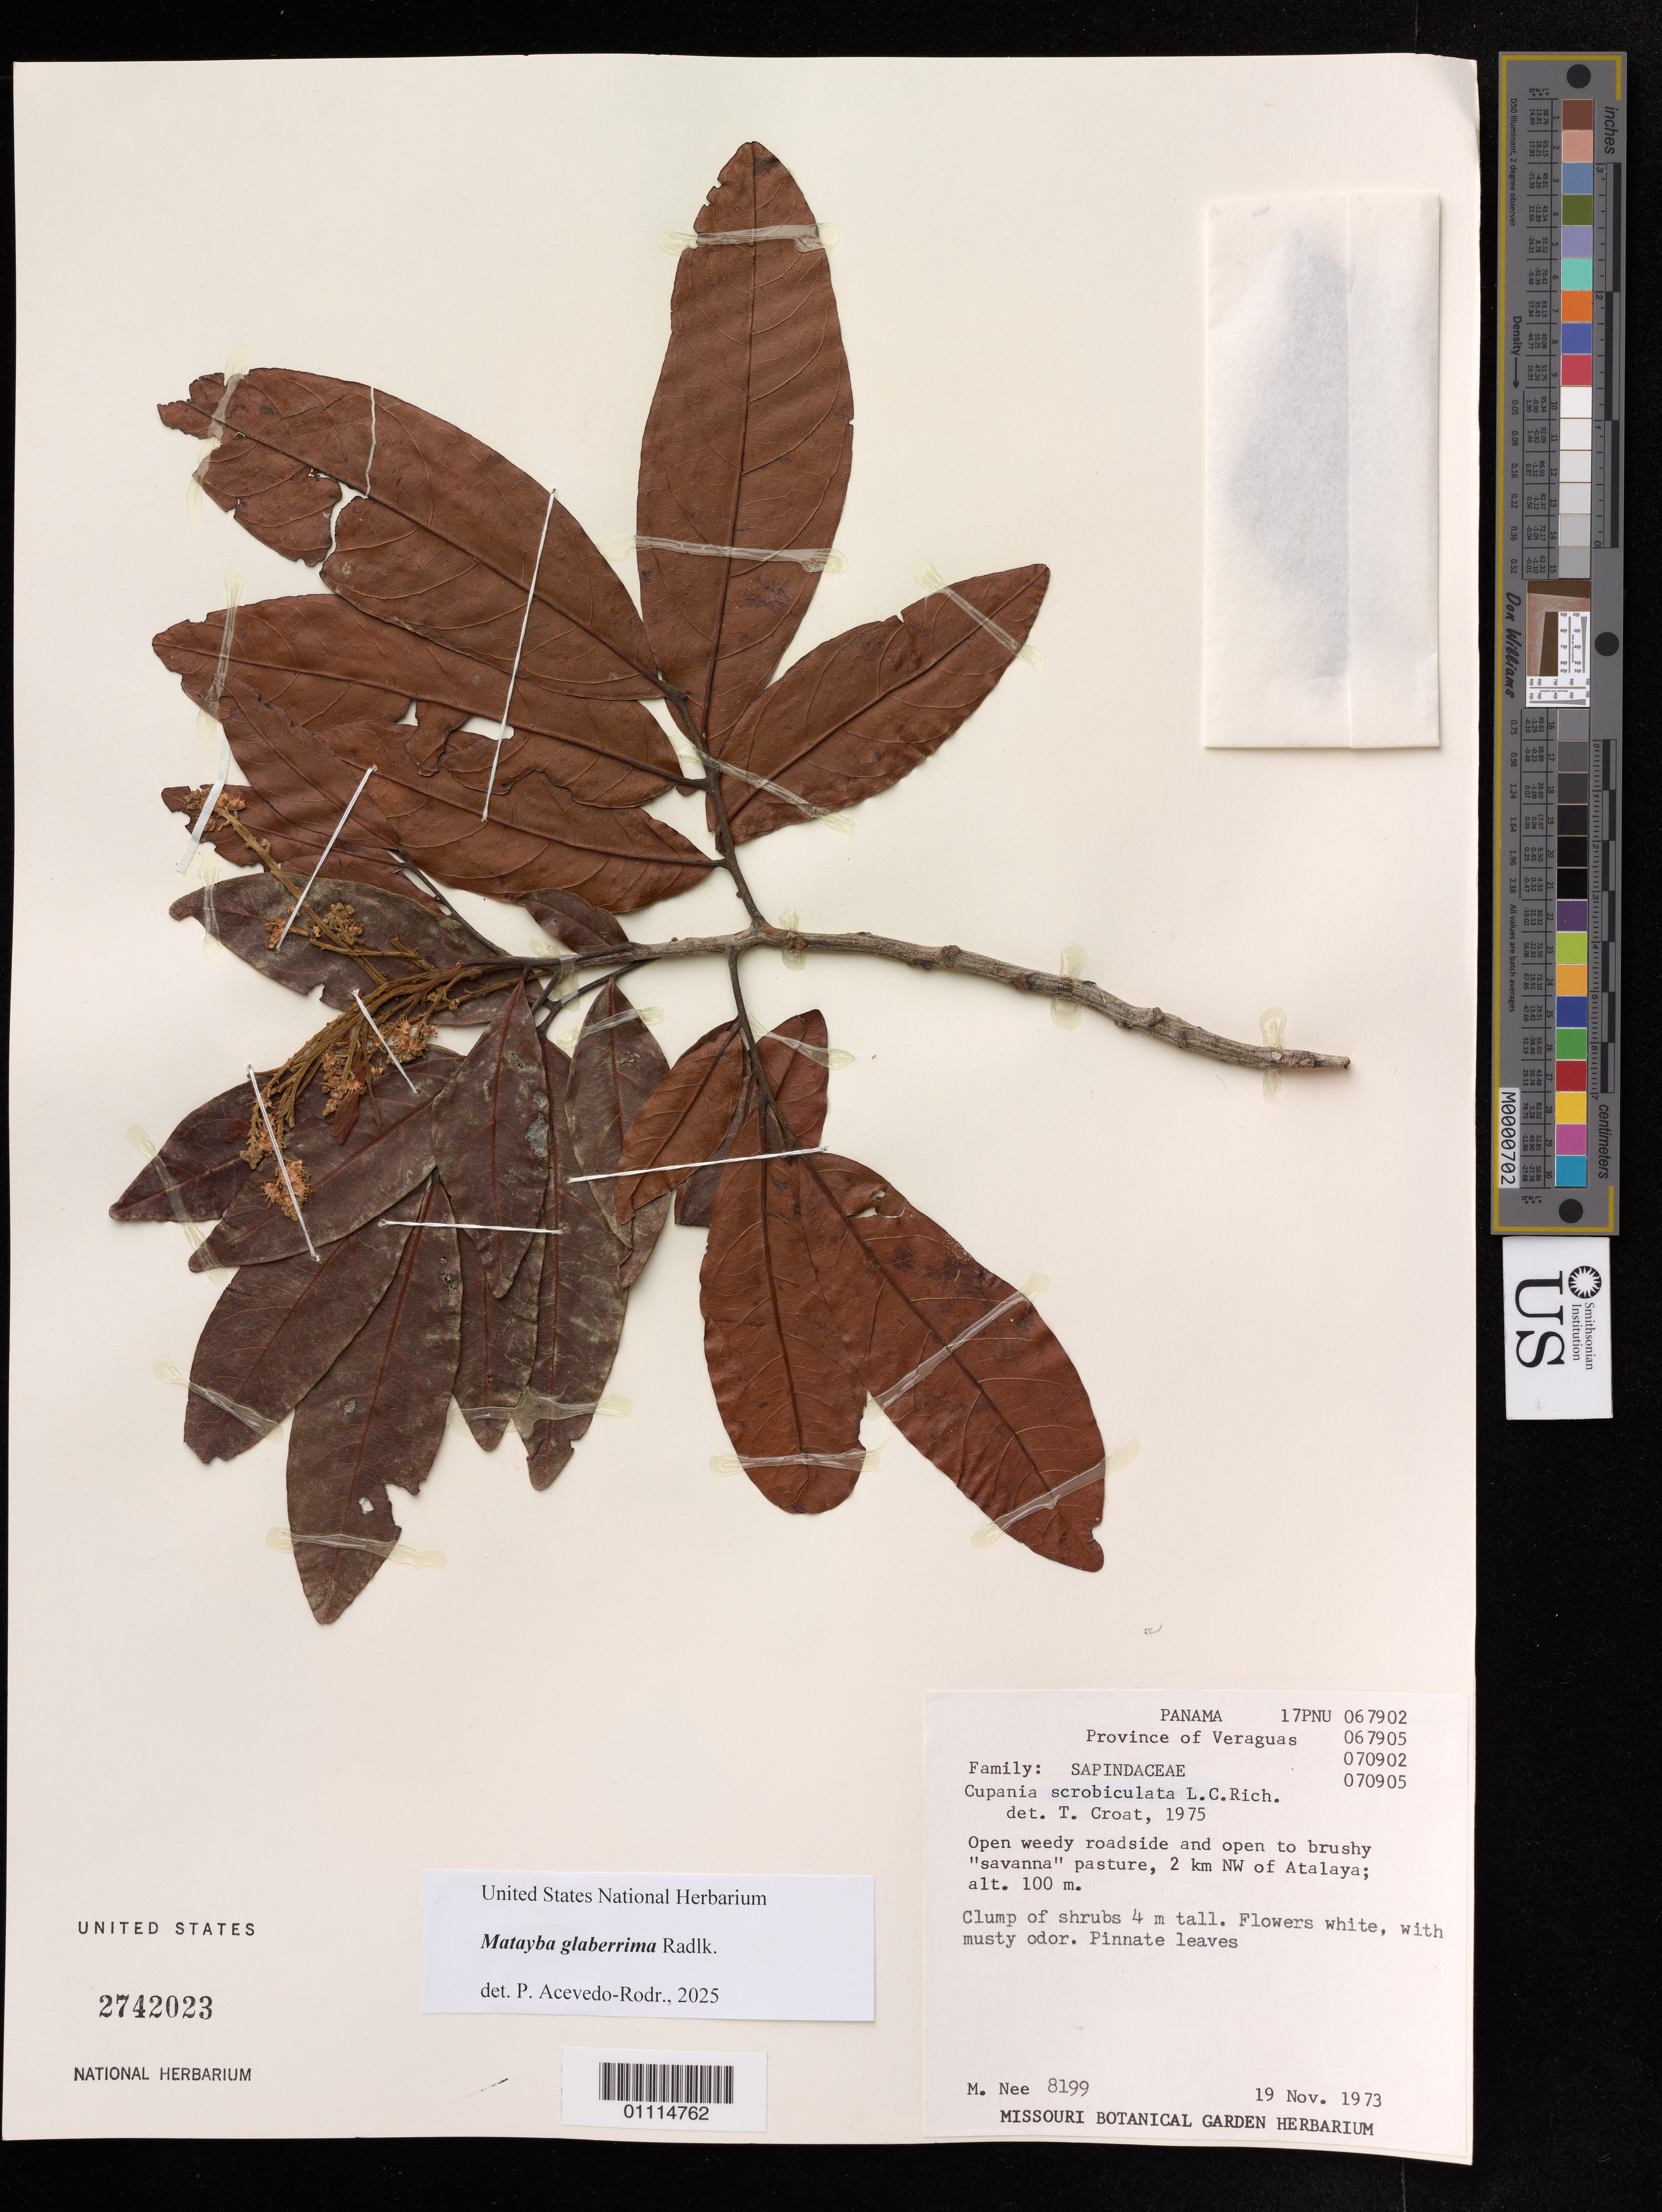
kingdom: Plantae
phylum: Tracheophyta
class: Magnoliopsida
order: Sapindales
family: Sapindaceae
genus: Matayba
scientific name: Matayba glaberrima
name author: Radlk.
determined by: Acevedo-Rodriguez, P., (US), Smithsonian Institution - National Museum of Natural History (UNITED STATES)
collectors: M. Nee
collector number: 8199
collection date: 1973-11-19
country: Panama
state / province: Veraguas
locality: Atalaya, 2 km NW.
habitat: Open weedy roadside and open to brushy "savanna" pasture.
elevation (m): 100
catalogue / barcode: US 2742023